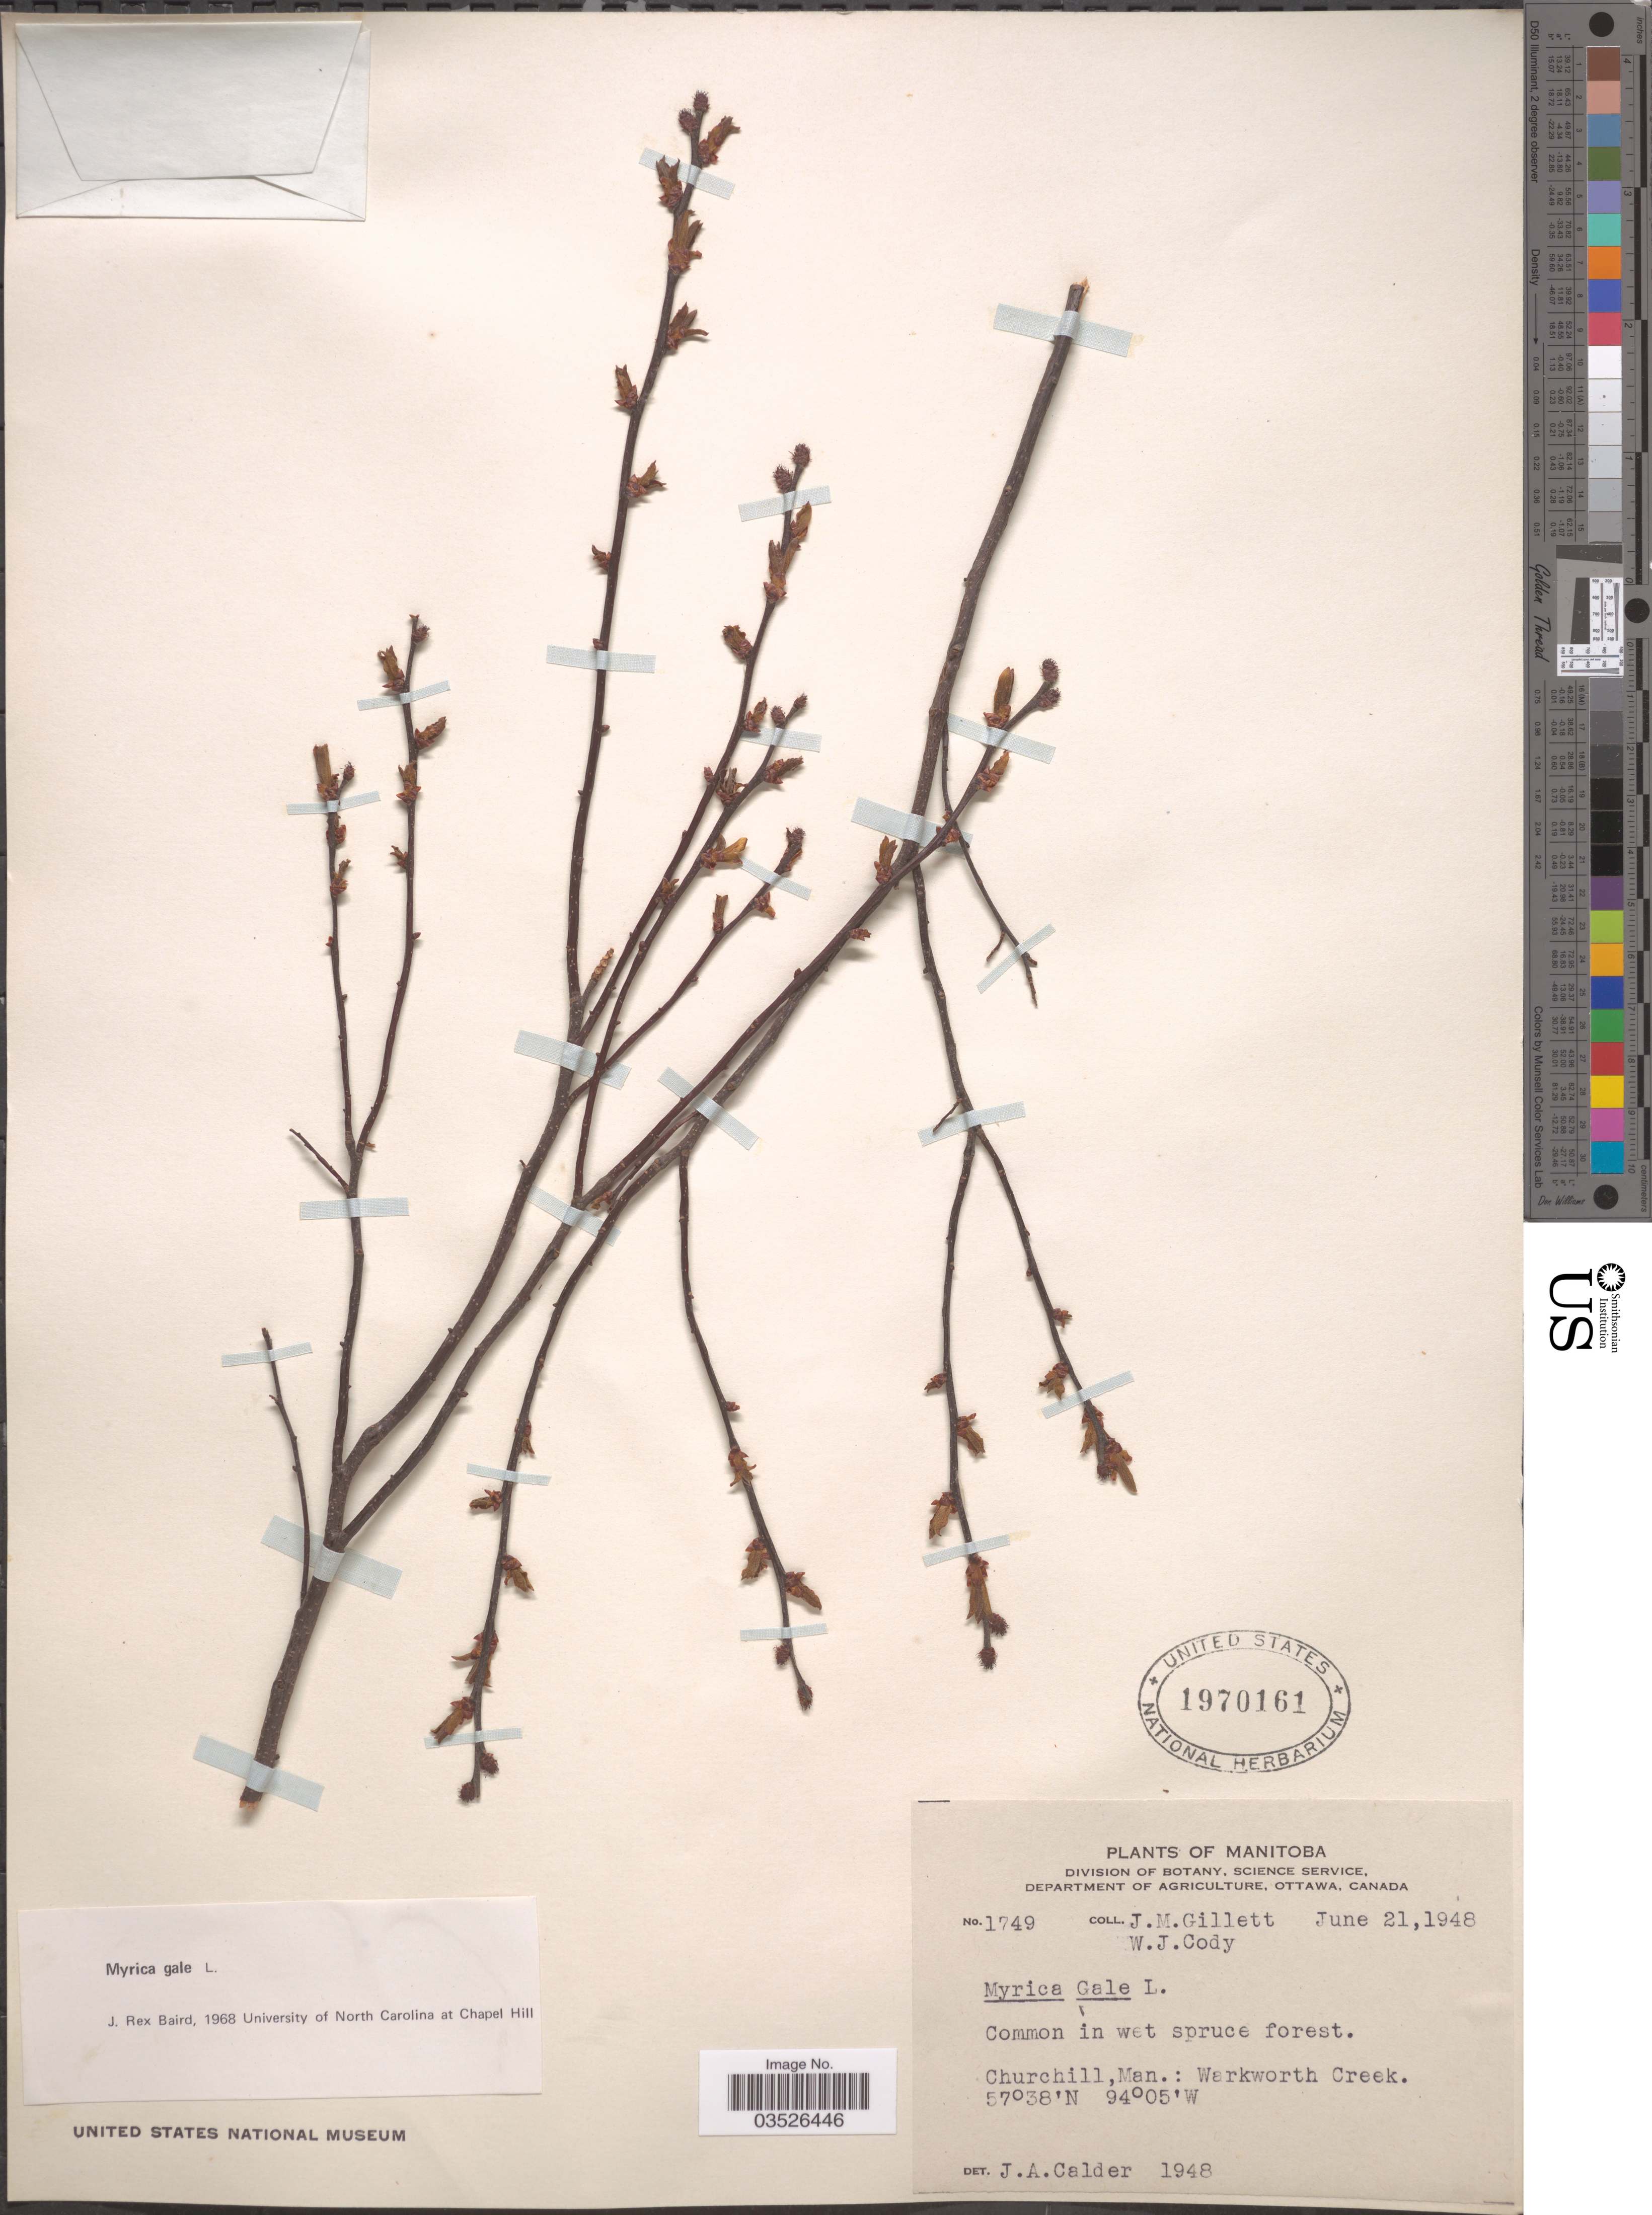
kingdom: Plantae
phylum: Tracheophyta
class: Magnoliopsida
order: Fagales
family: Myricaceae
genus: Myrica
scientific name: Myrica gale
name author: L.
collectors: J. M. Gillett & W. Cody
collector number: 1749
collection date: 1948-06-21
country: Canada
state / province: Manitoba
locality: Churchill, Man.: Warkworth Creek.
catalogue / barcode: US 1970161